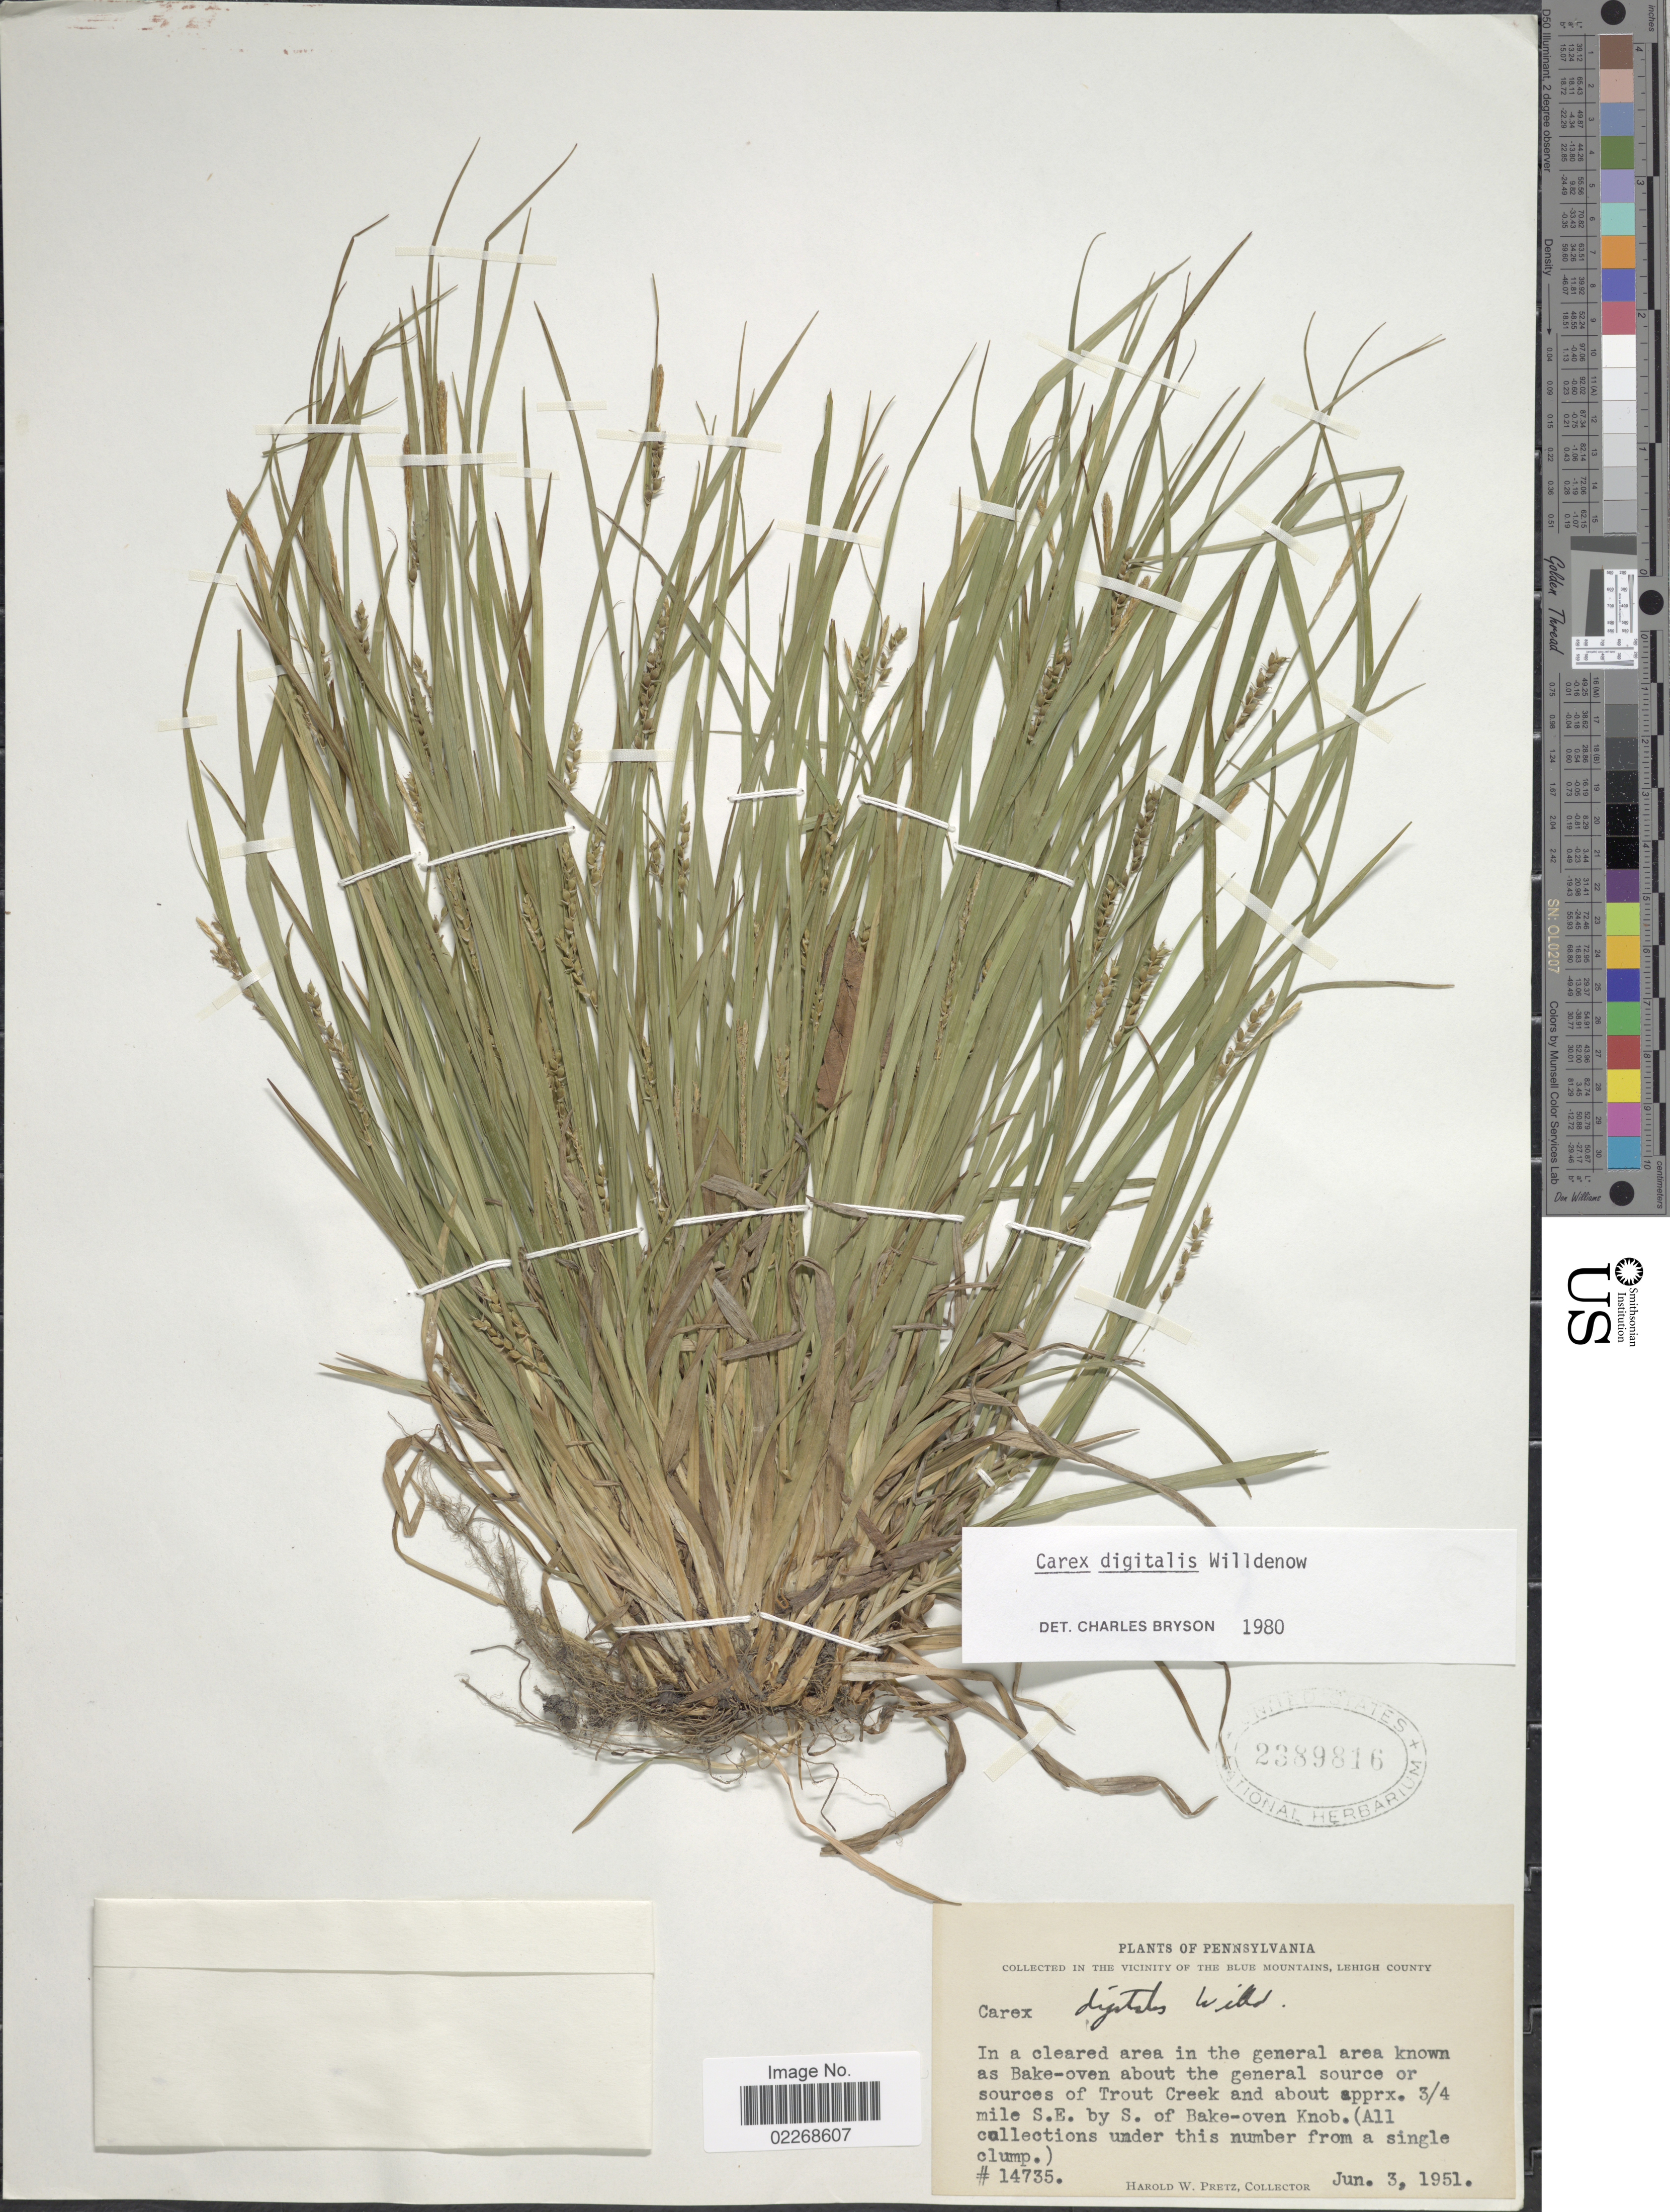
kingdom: Plantae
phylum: Tracheophyta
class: Liliopsida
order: Poales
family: Cyperaceae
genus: Carex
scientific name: Carex digitalis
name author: Willd.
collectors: H. W. Pretz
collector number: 14735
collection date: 1951-06-03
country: United States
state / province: Pennsylvania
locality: In the vicinity of the Blue Mountains, LeHigh County, in a cleared area in the general area known as Bake-oven about the general source or sources of Trout Creek and about apprx. 3/4 mile S.E. by S. of Bake-oven Knob.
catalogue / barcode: US 2389816